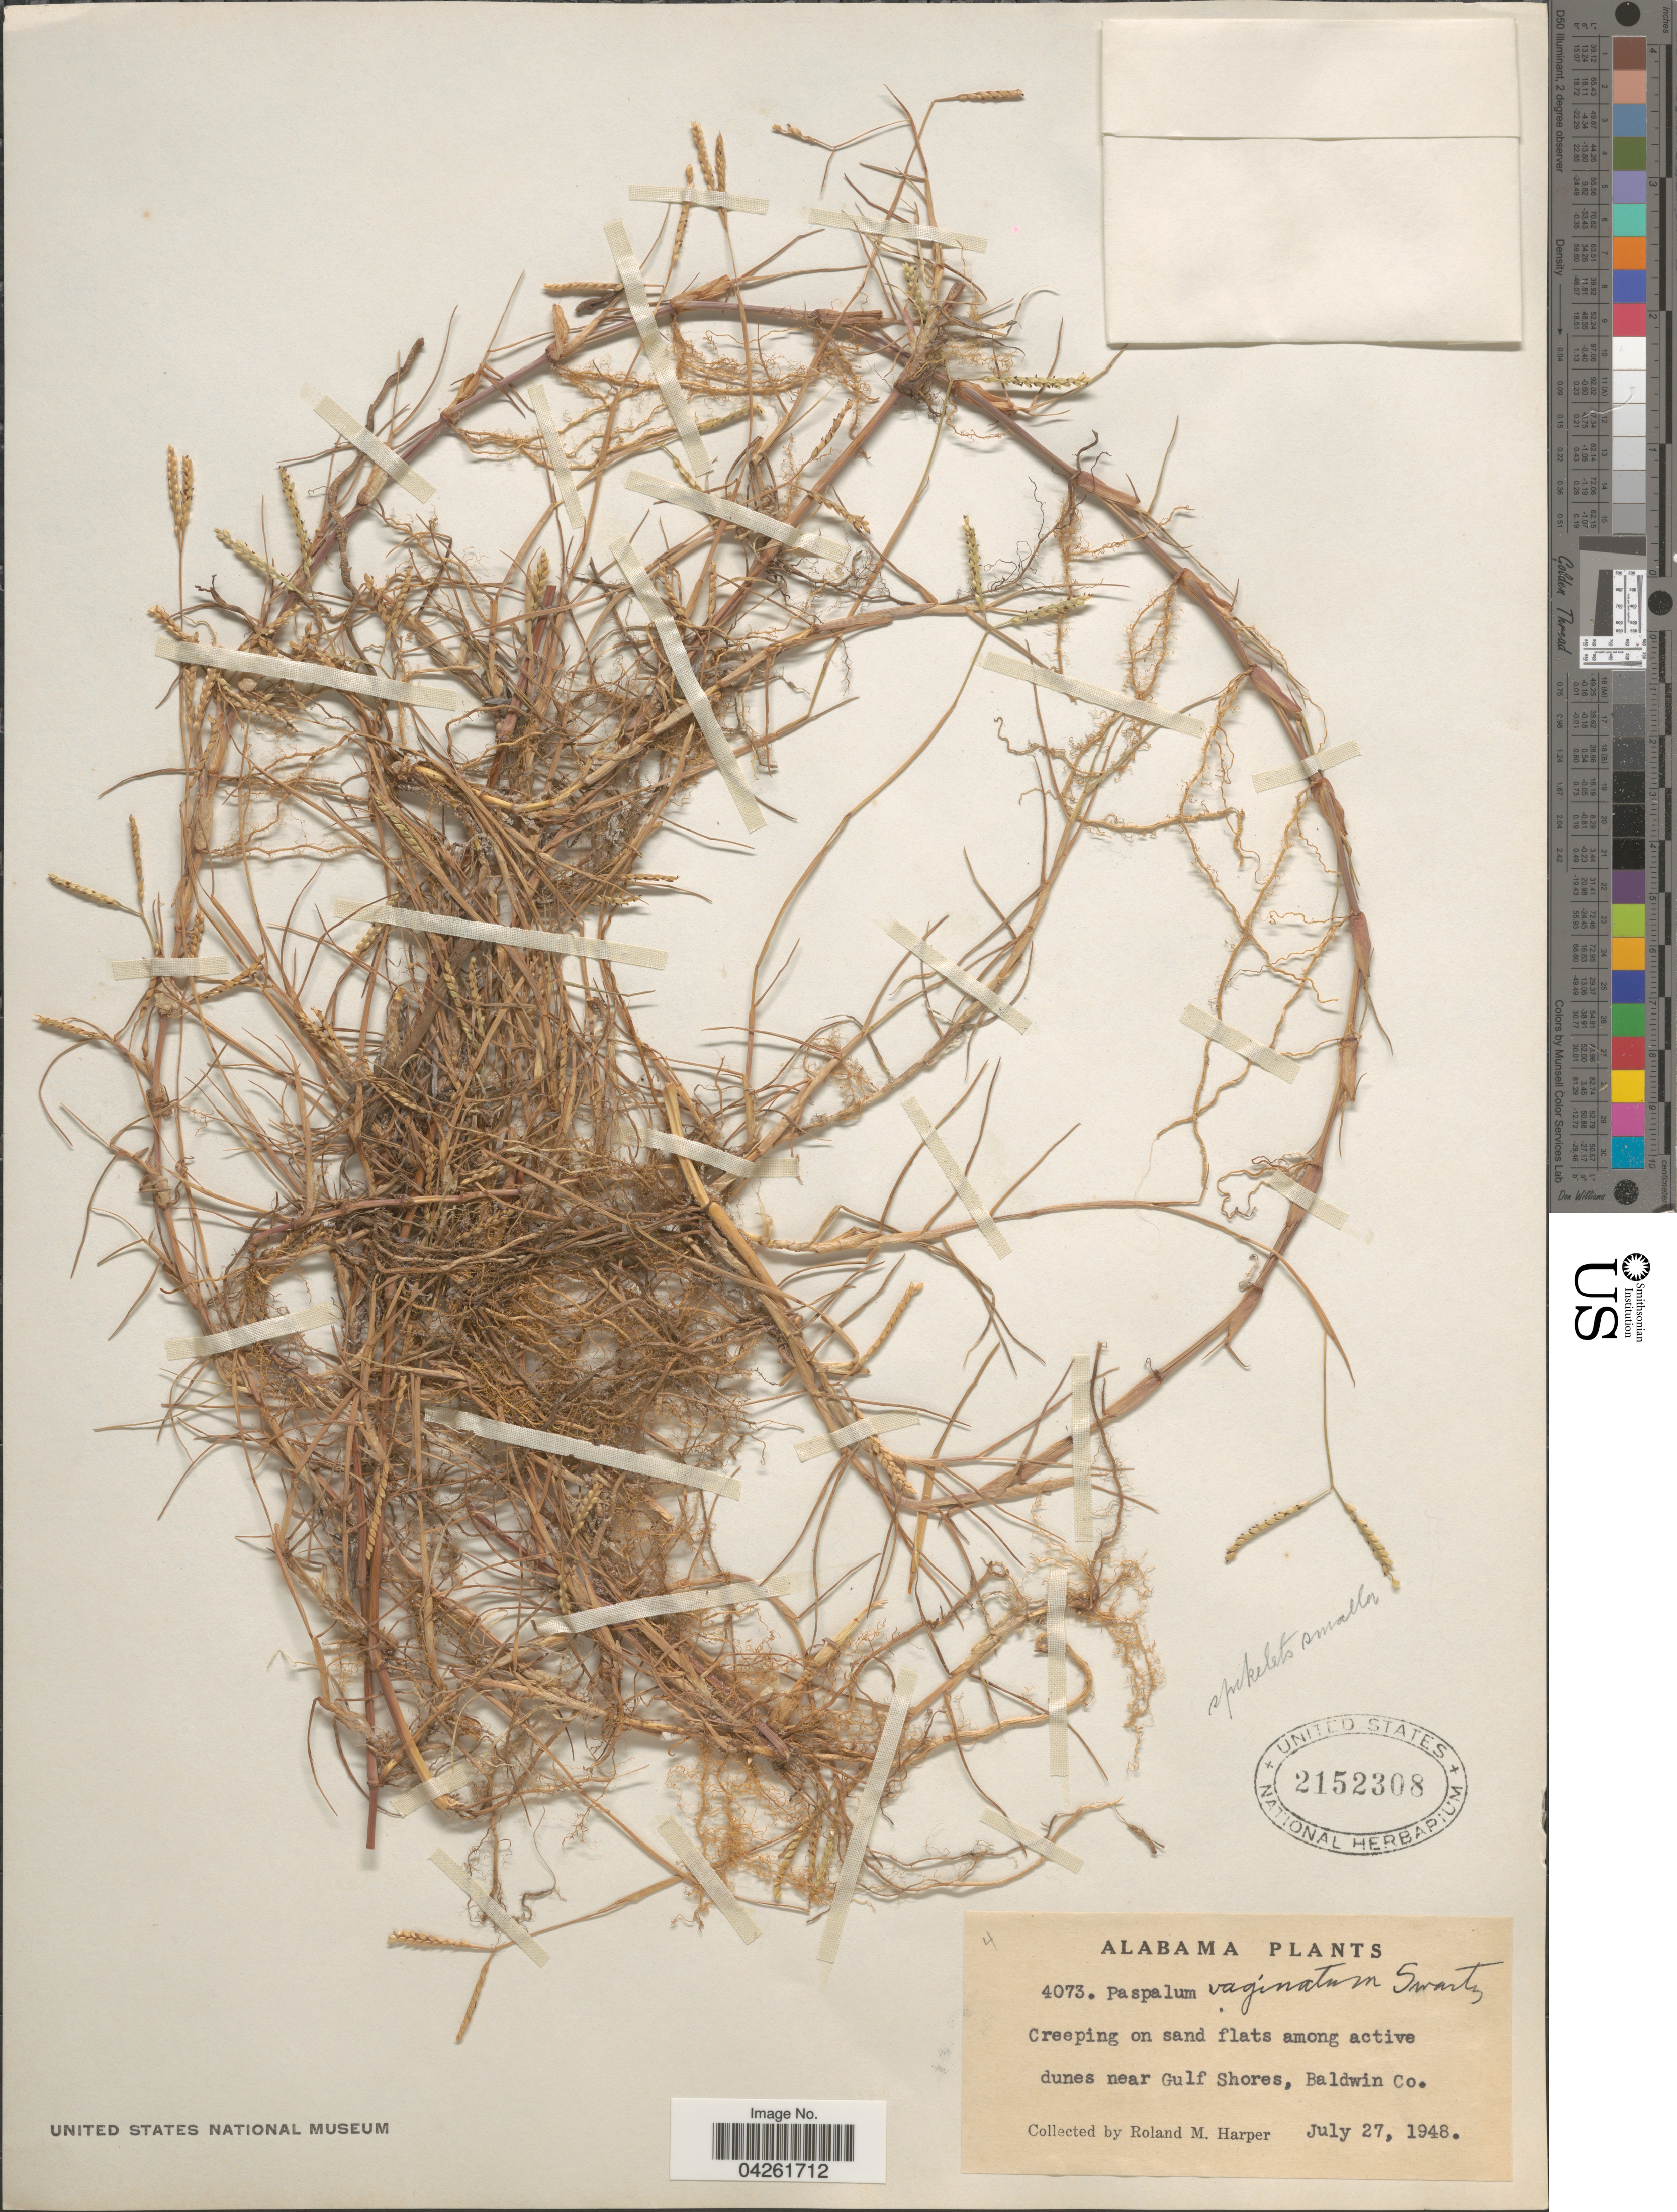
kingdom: Plantae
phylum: Tracheophyta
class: Liliopsida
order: Poales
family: Poaceae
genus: Paspalum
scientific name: Paspalum distichum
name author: L.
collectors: R. M. Harper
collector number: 4073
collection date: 1948-07-27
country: United States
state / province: Alabama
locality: Creeping on sand flats among active dunes near Gulf Shores, Baldwin Co.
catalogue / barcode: US 2152308